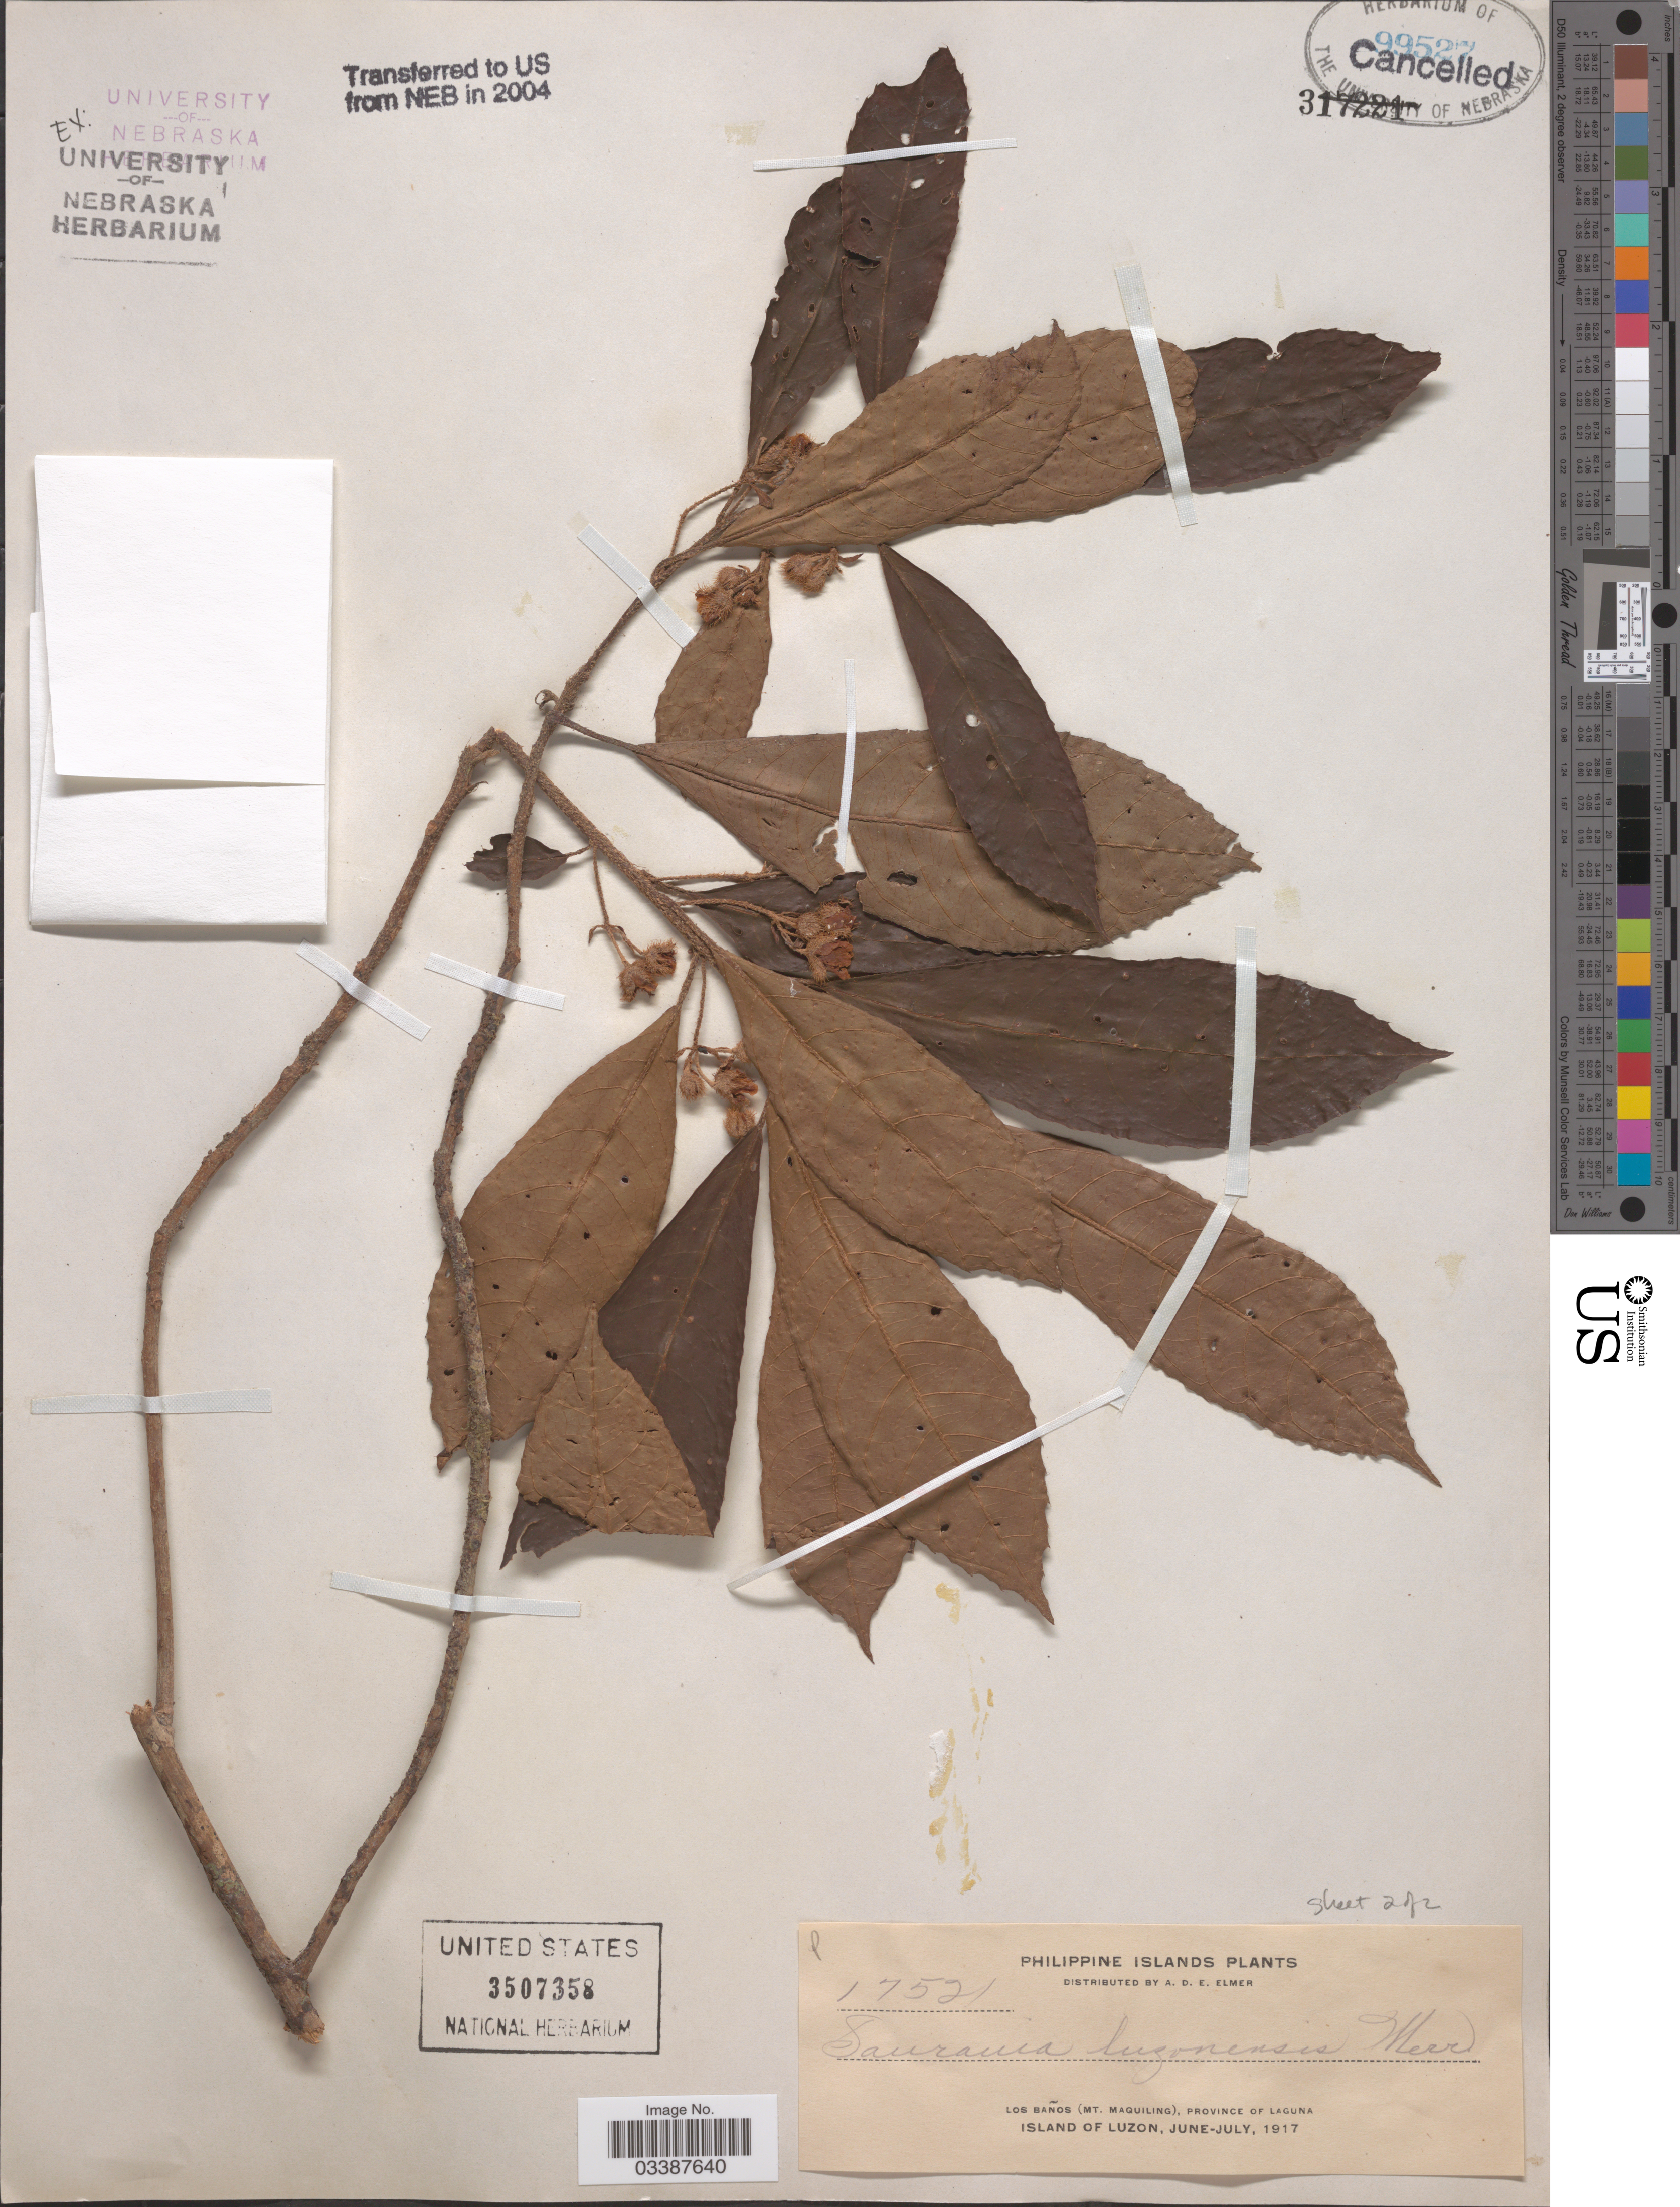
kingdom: Plantae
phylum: Tracheophyta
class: Magnoliopsida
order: Ericales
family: Actinidiaceae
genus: Saurauia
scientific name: Saurauia luzoniensis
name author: Merr.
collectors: A. D. E. Elmer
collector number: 17521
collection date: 1917-06/1917-07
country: Philippines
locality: Philippine Islands, Los Baños (Mt. Maquiling), Province of Laguna, Island of Luzon.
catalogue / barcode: US 3507358